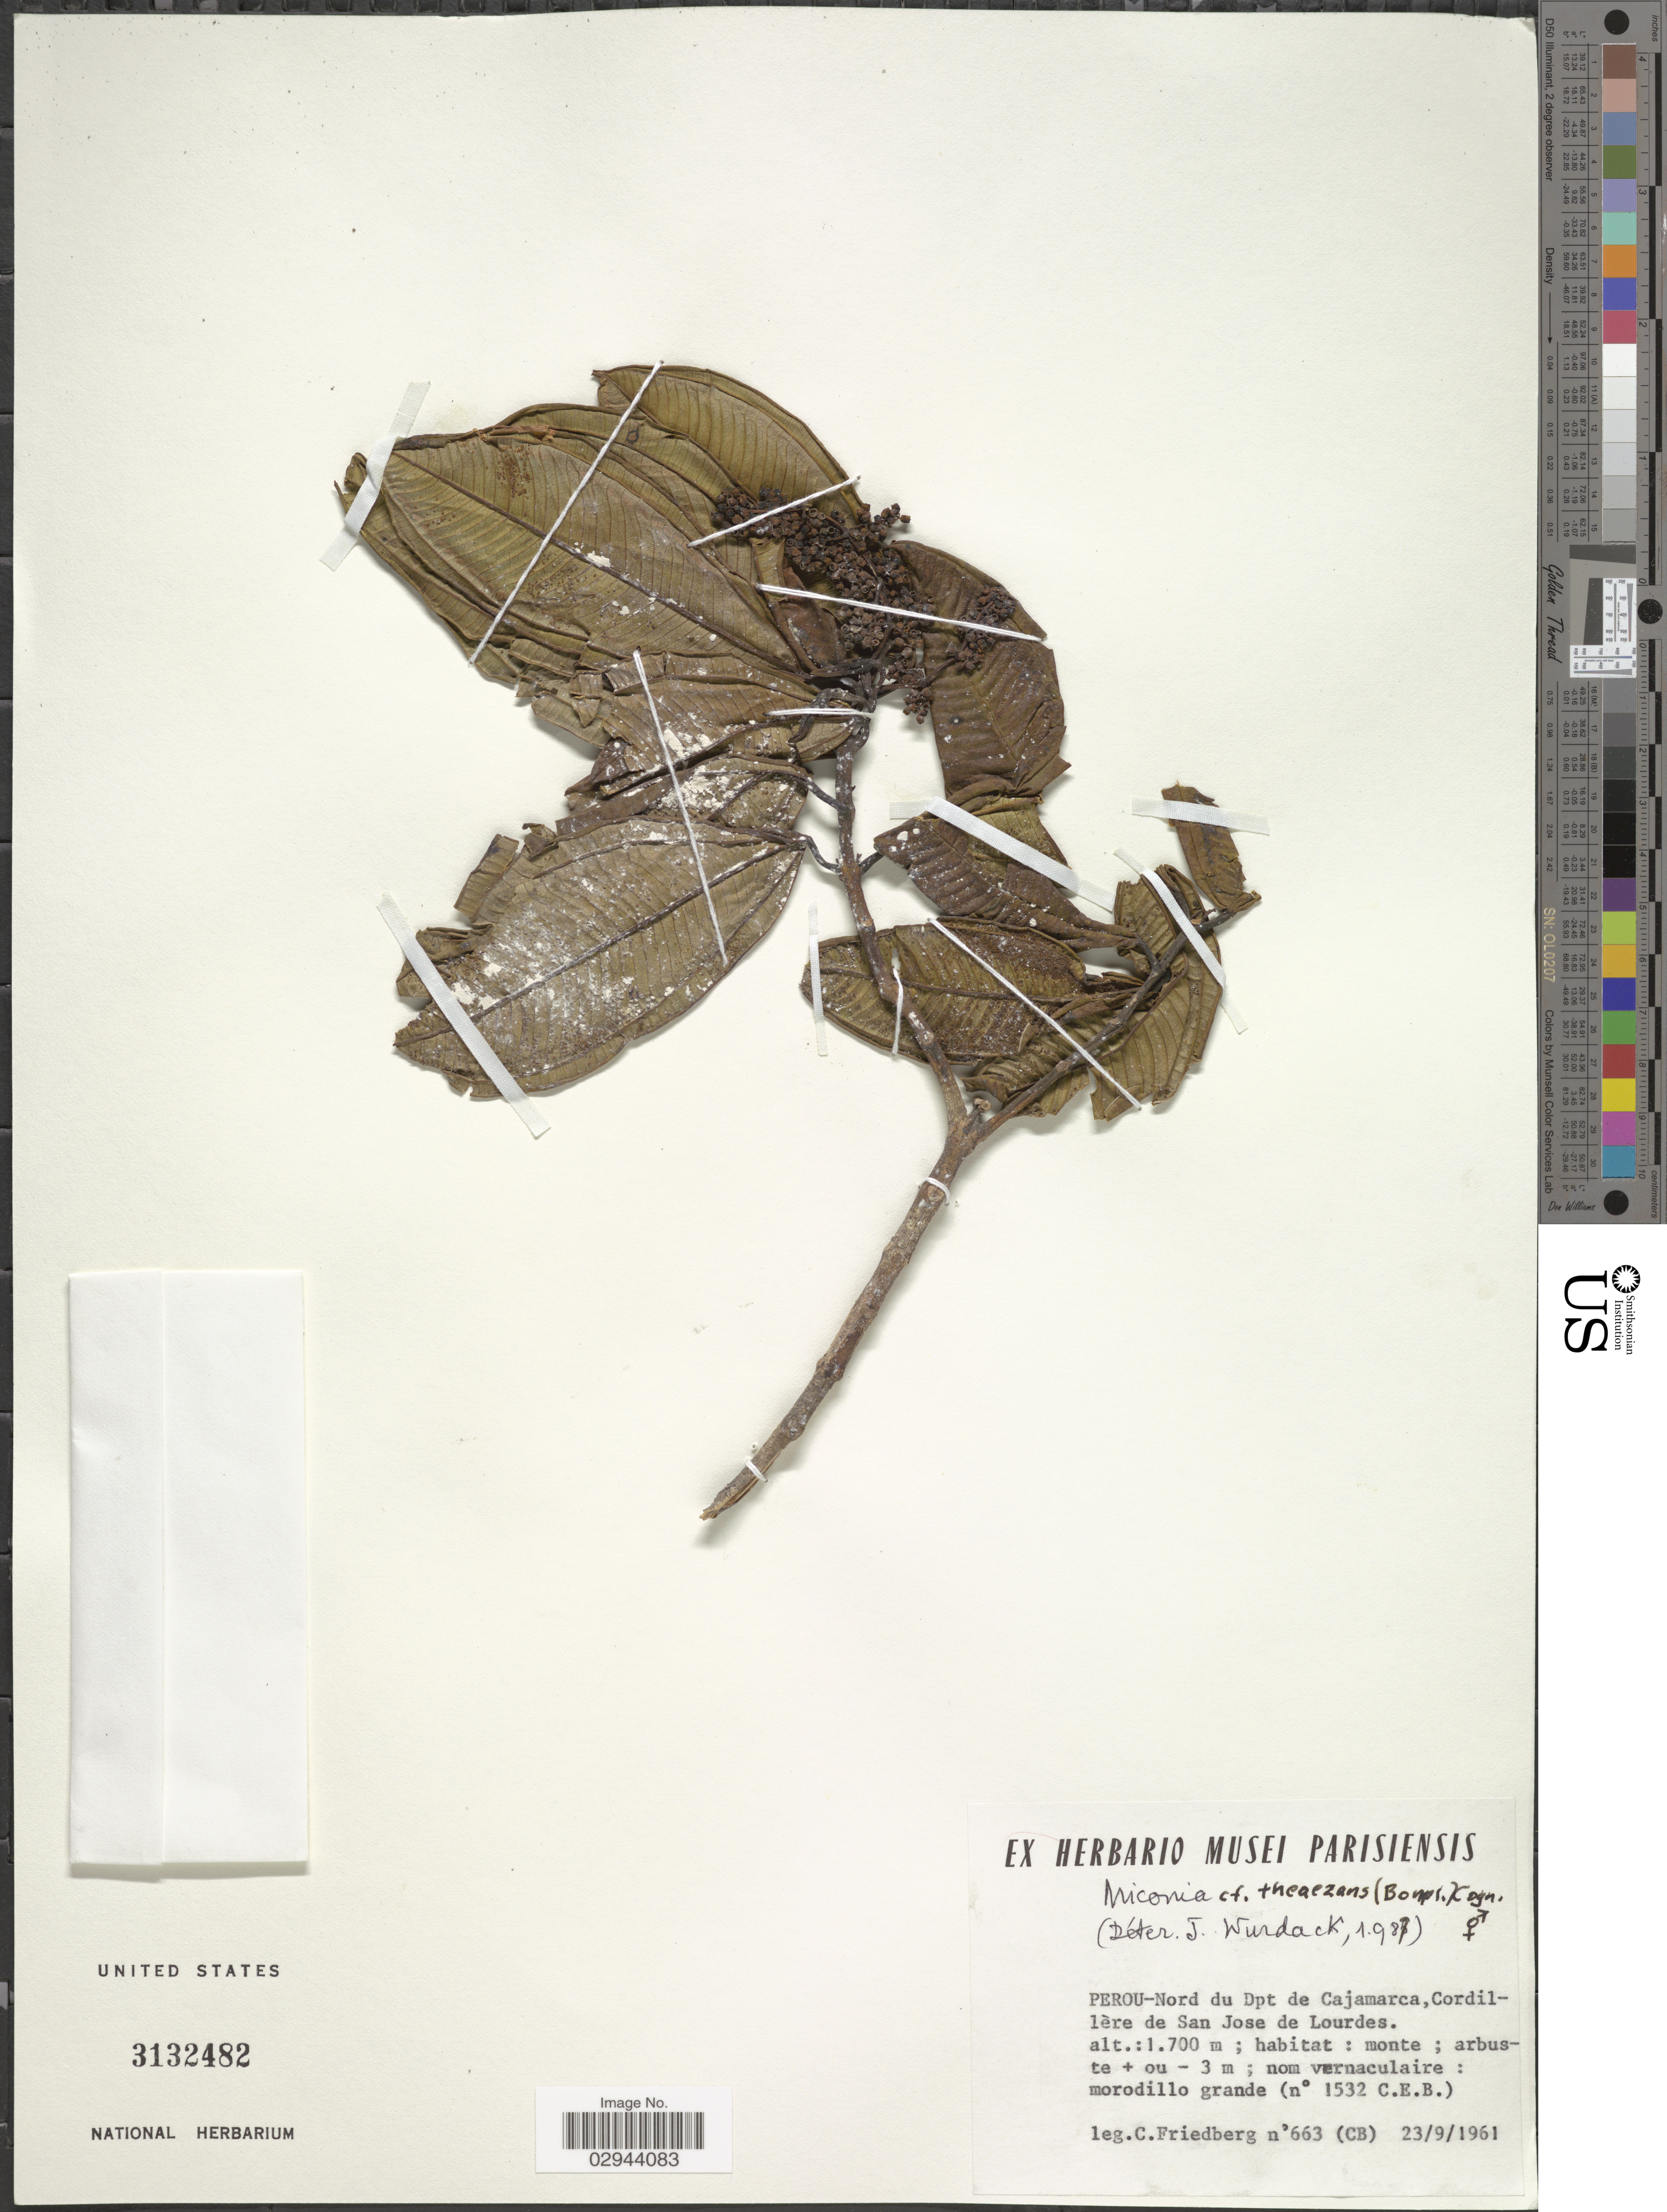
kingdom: Plantae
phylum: Tracheophyta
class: Magnoliopsida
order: Myrtales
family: Melastomataceae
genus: Miconia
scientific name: Miconia theizans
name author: (Bonpl.) Cogn.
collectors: C. Friedberg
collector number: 663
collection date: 1961-09-23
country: Peru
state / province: Cajamarca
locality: Perou- Nord du Dpt de Cajamarca, Cordillère de San Jose de Lourdes.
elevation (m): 1700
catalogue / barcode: US 3132482